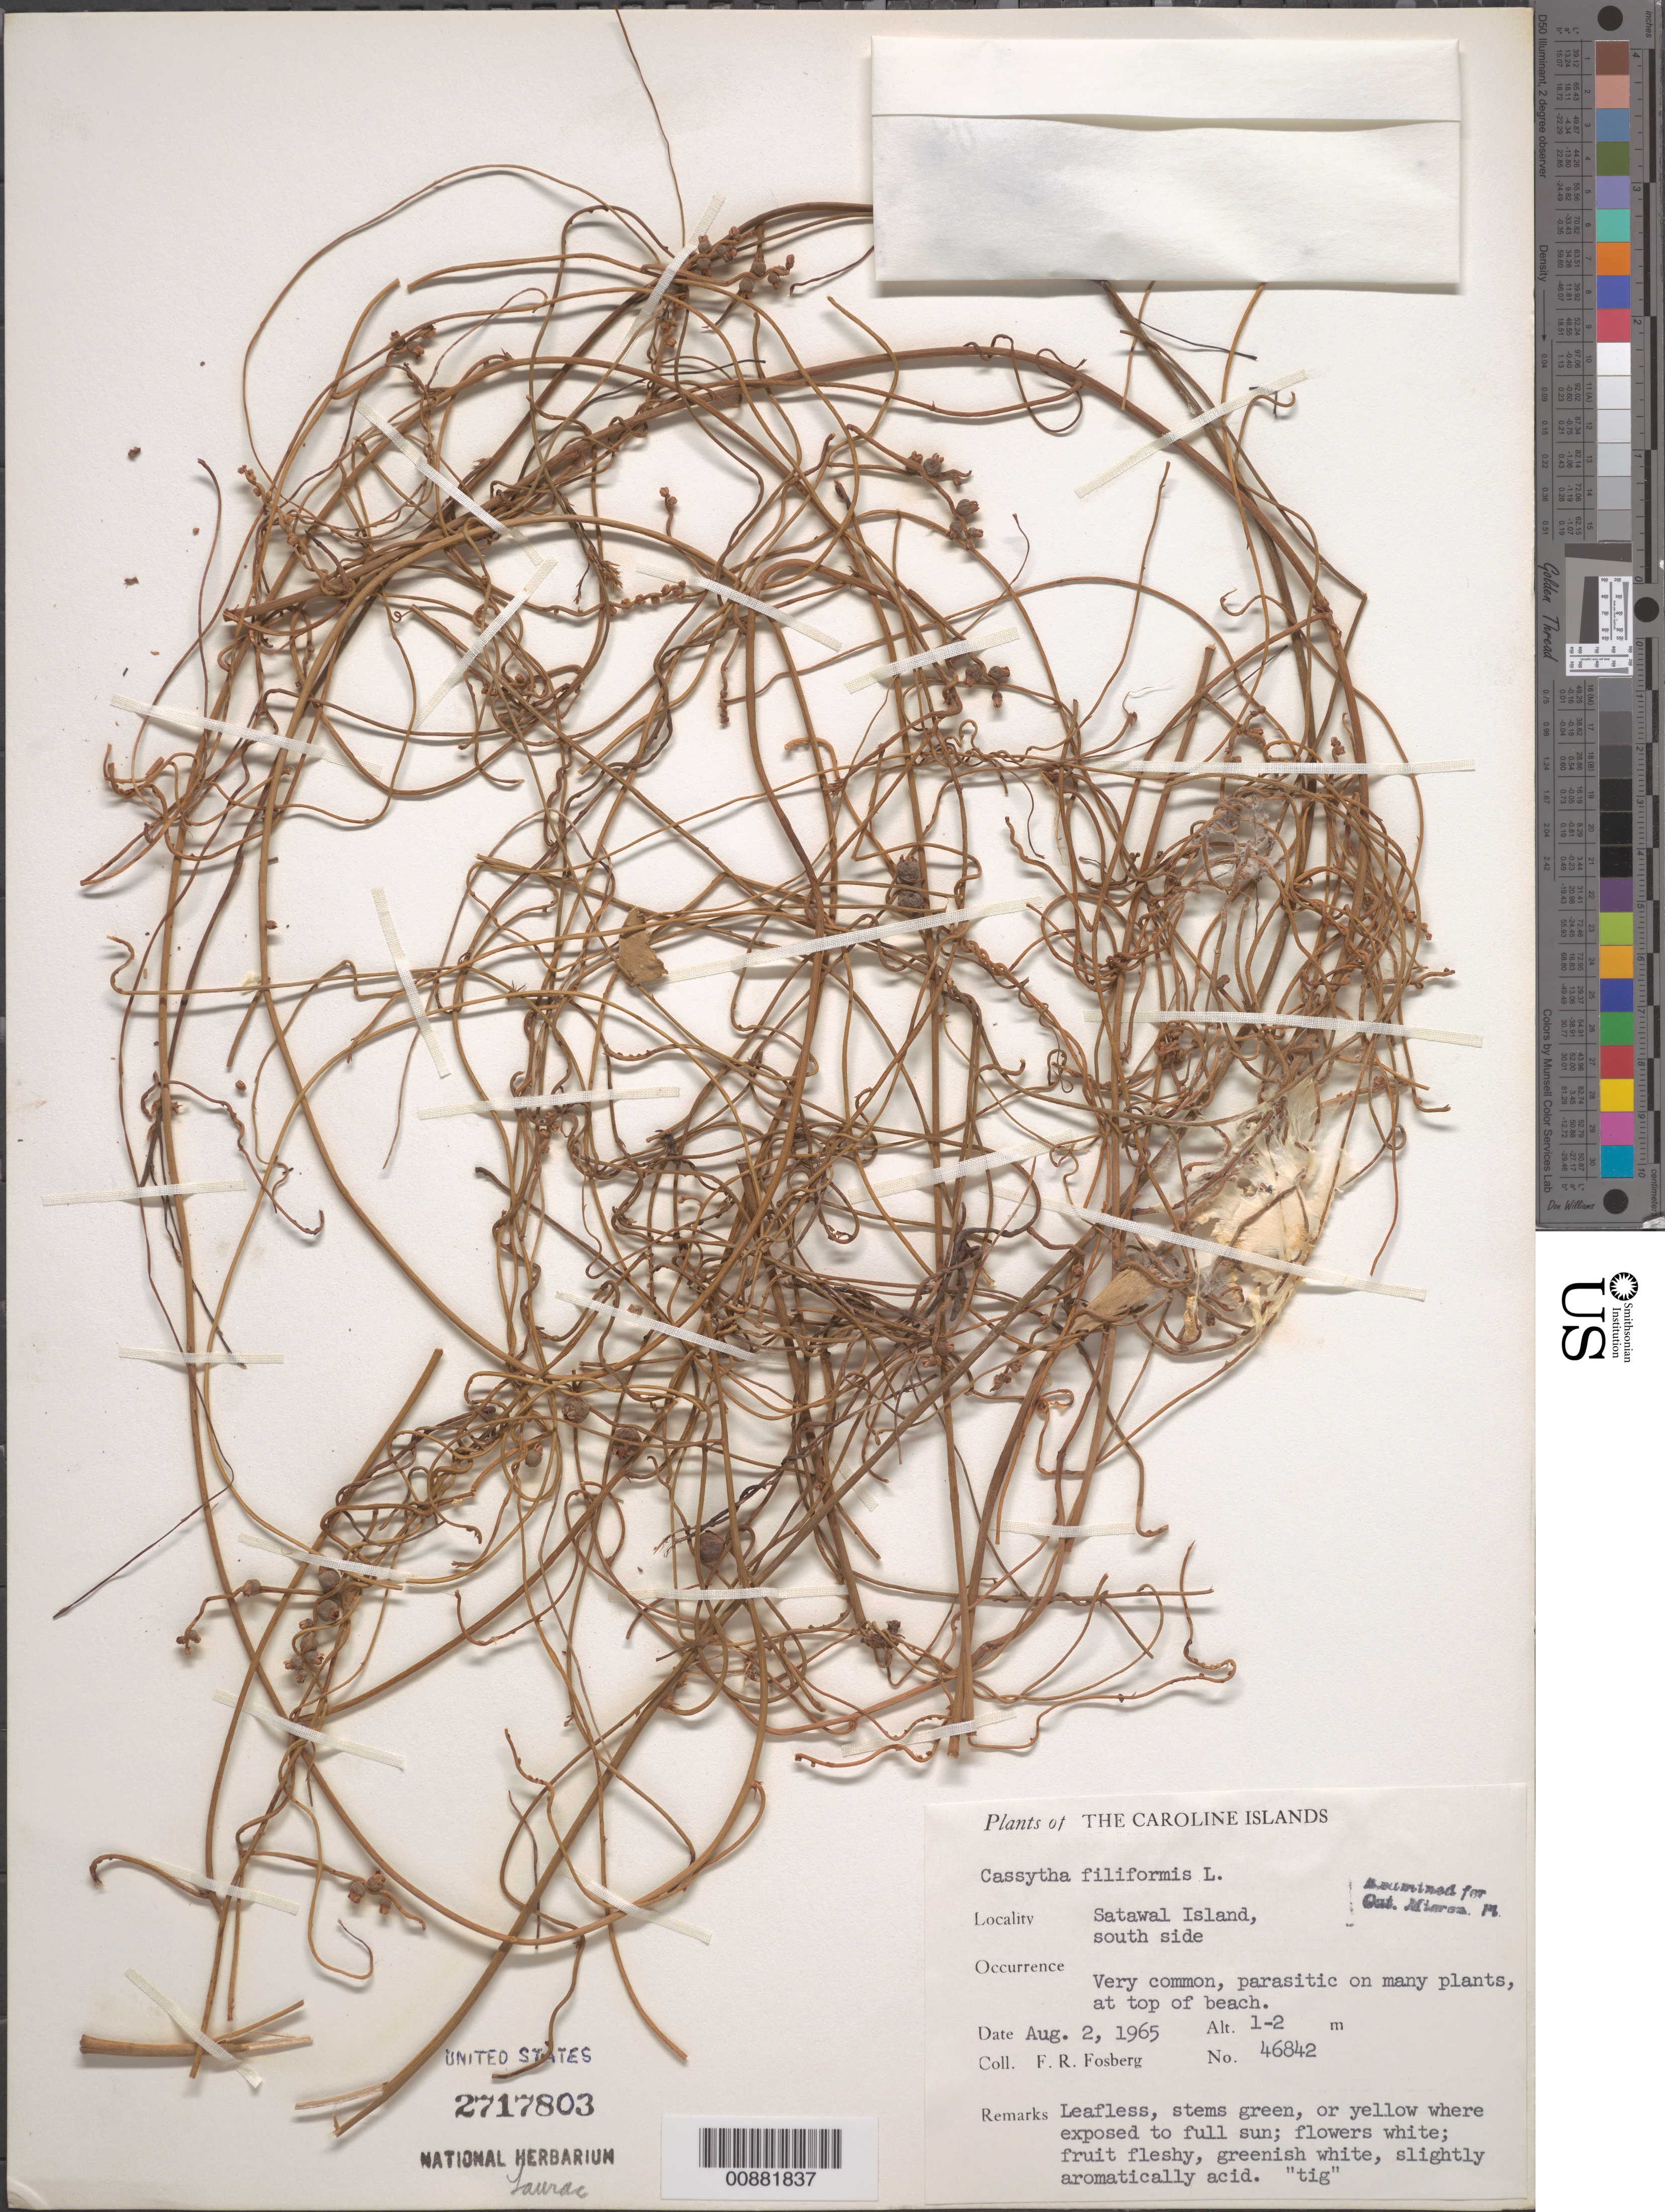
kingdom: Plantae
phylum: Tracheophyta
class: Magnoliopsida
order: Laurales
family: Lauraceae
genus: Cassytha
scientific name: Cassytha filiformis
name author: L.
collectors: F. R. Fosberg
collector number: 46842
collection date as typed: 02 Aug 1965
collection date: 1965-08-02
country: Micronesia, Federated States of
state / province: Yap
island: Satawal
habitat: top nof beach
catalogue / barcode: US 2717803